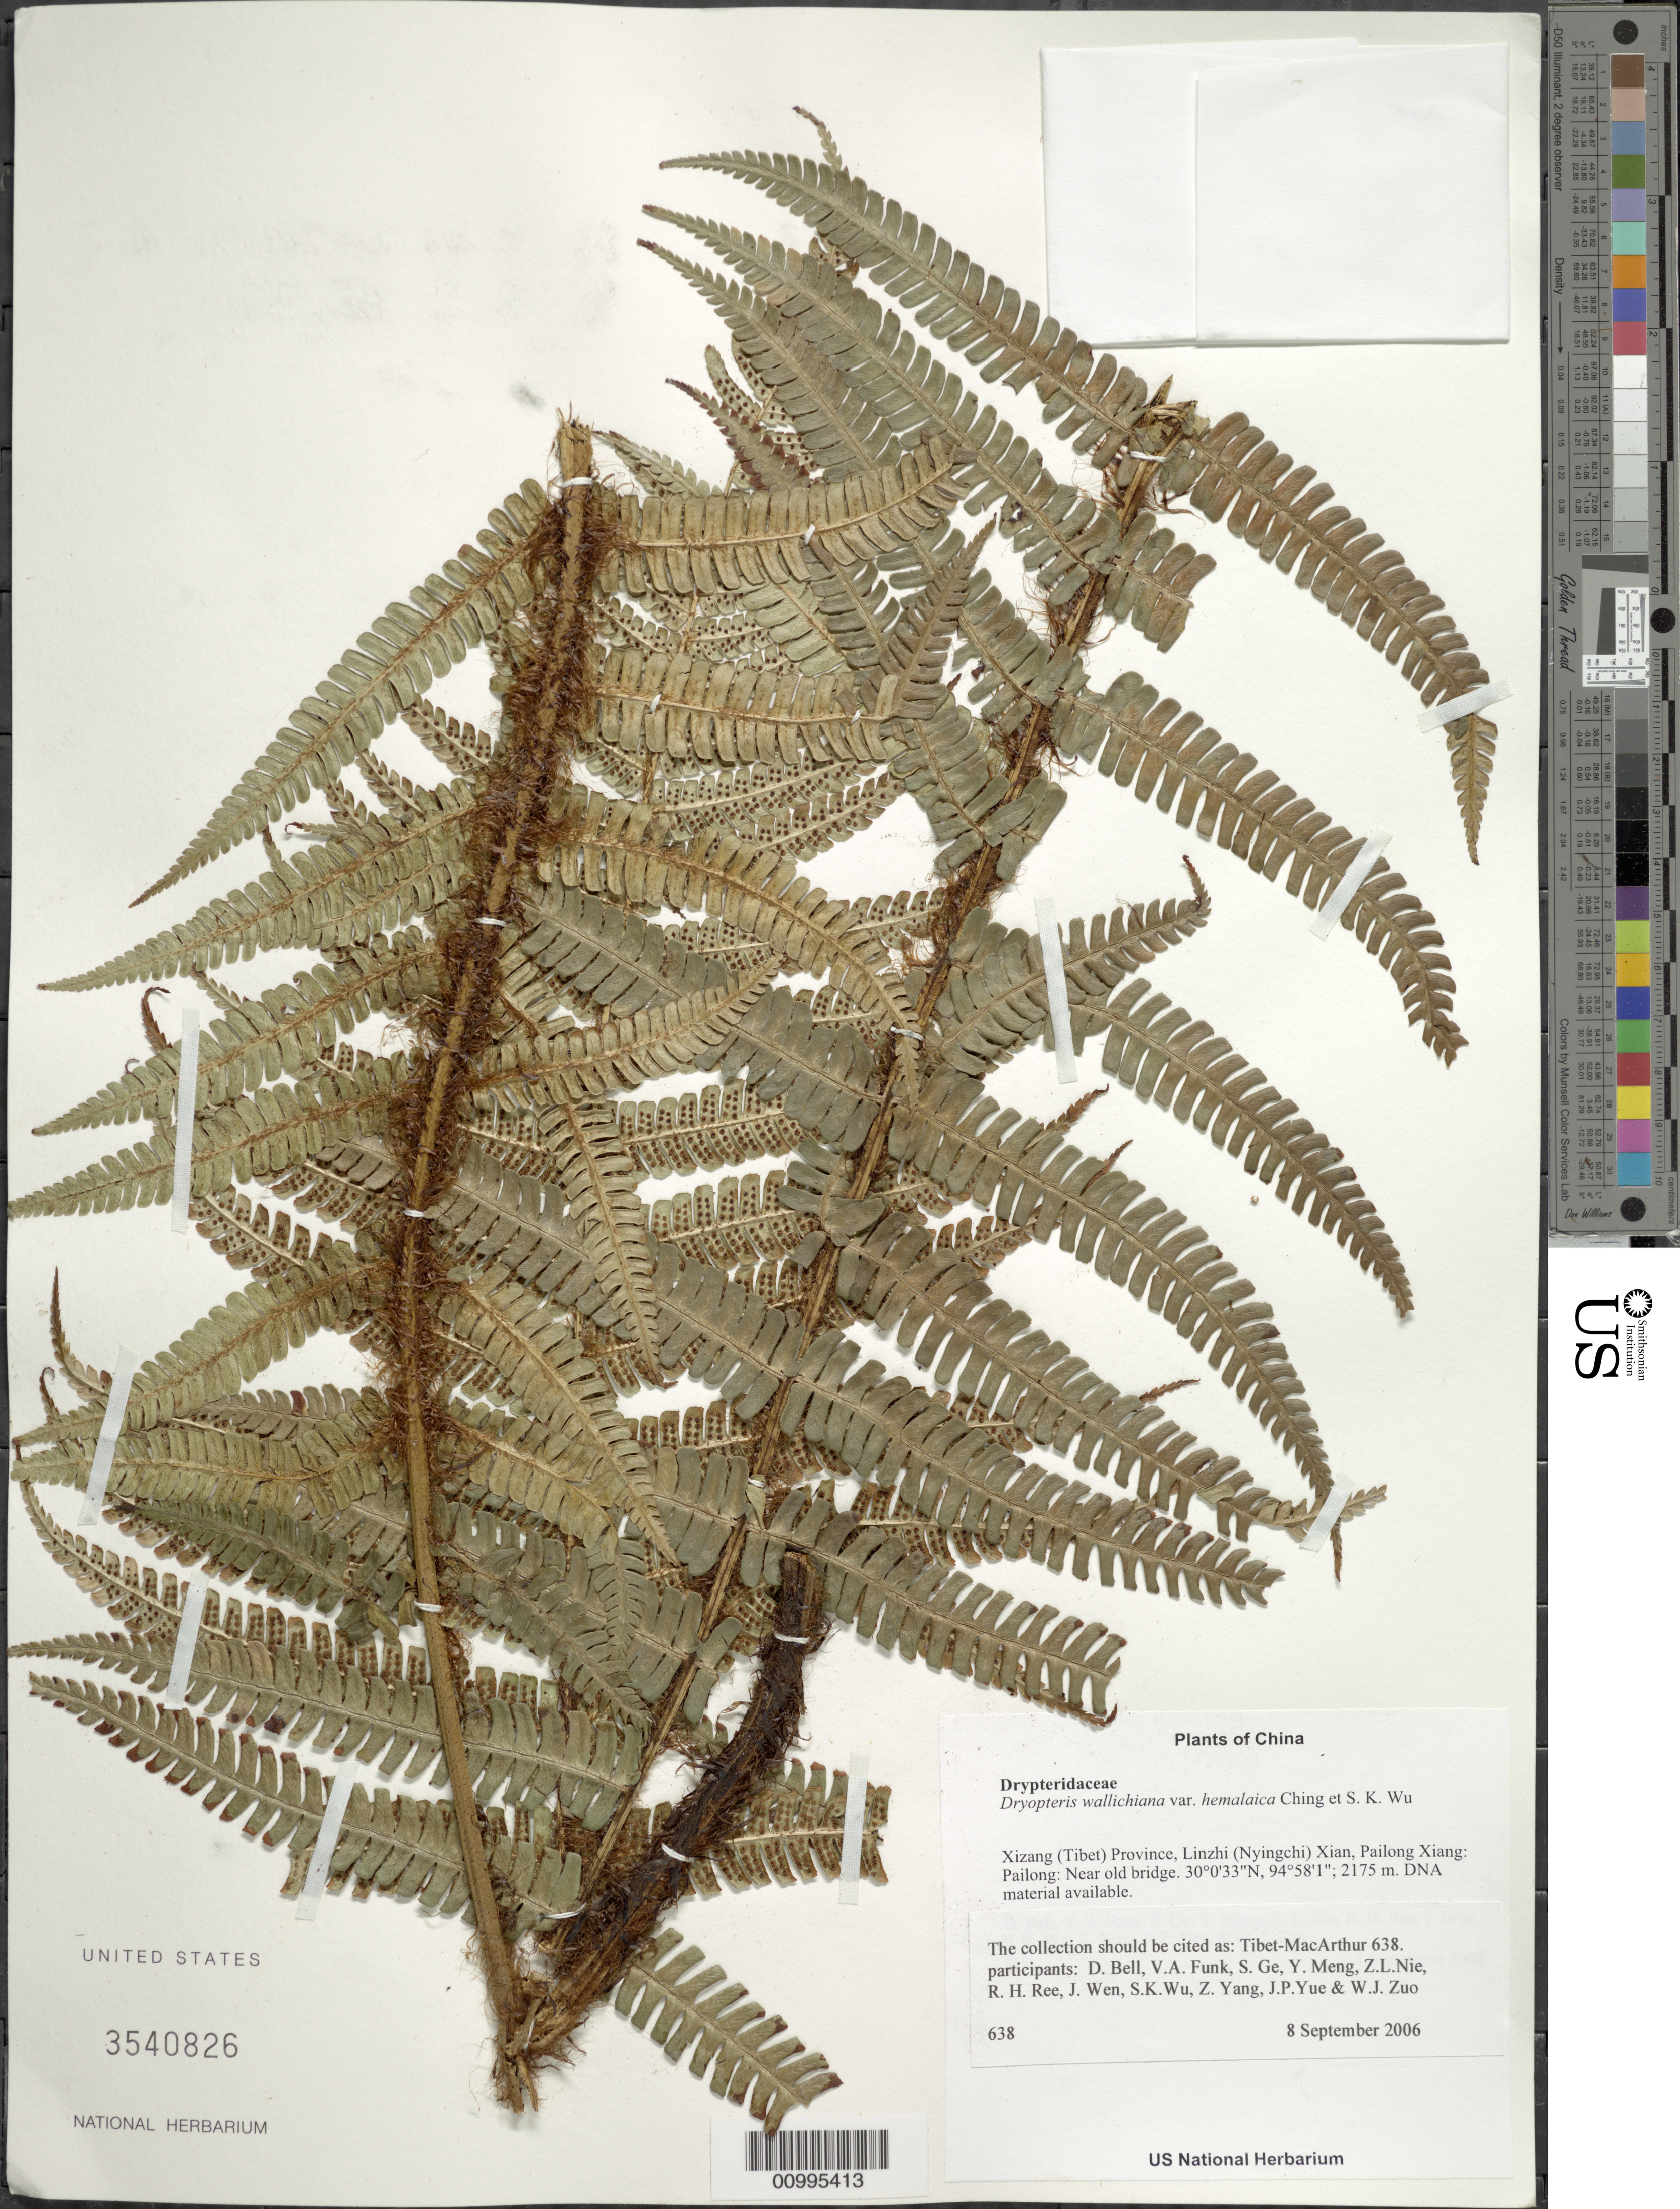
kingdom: Plantae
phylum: Tracheophyta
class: Polypodiopsida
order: Polypodiales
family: Dryopteridaceae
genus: Dryopteris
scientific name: Dryopteris wallichiana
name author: (Spreng.) Hyl.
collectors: Tibet-MacArthur, D. A. Bell, V. Funk, S. Ge, Y. Meng, Z. Nie, R. Ree, J. Wen, S. K. Wu, Z. Yang, J. Yue & W. Zuo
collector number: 638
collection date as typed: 08 Sep 2006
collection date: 2006-09-08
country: China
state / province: Xizang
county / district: Linzhi (Nyingchi) Xian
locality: Pailong Xiang: Pailong. Near old bridge.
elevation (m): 2175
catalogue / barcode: US 3540826